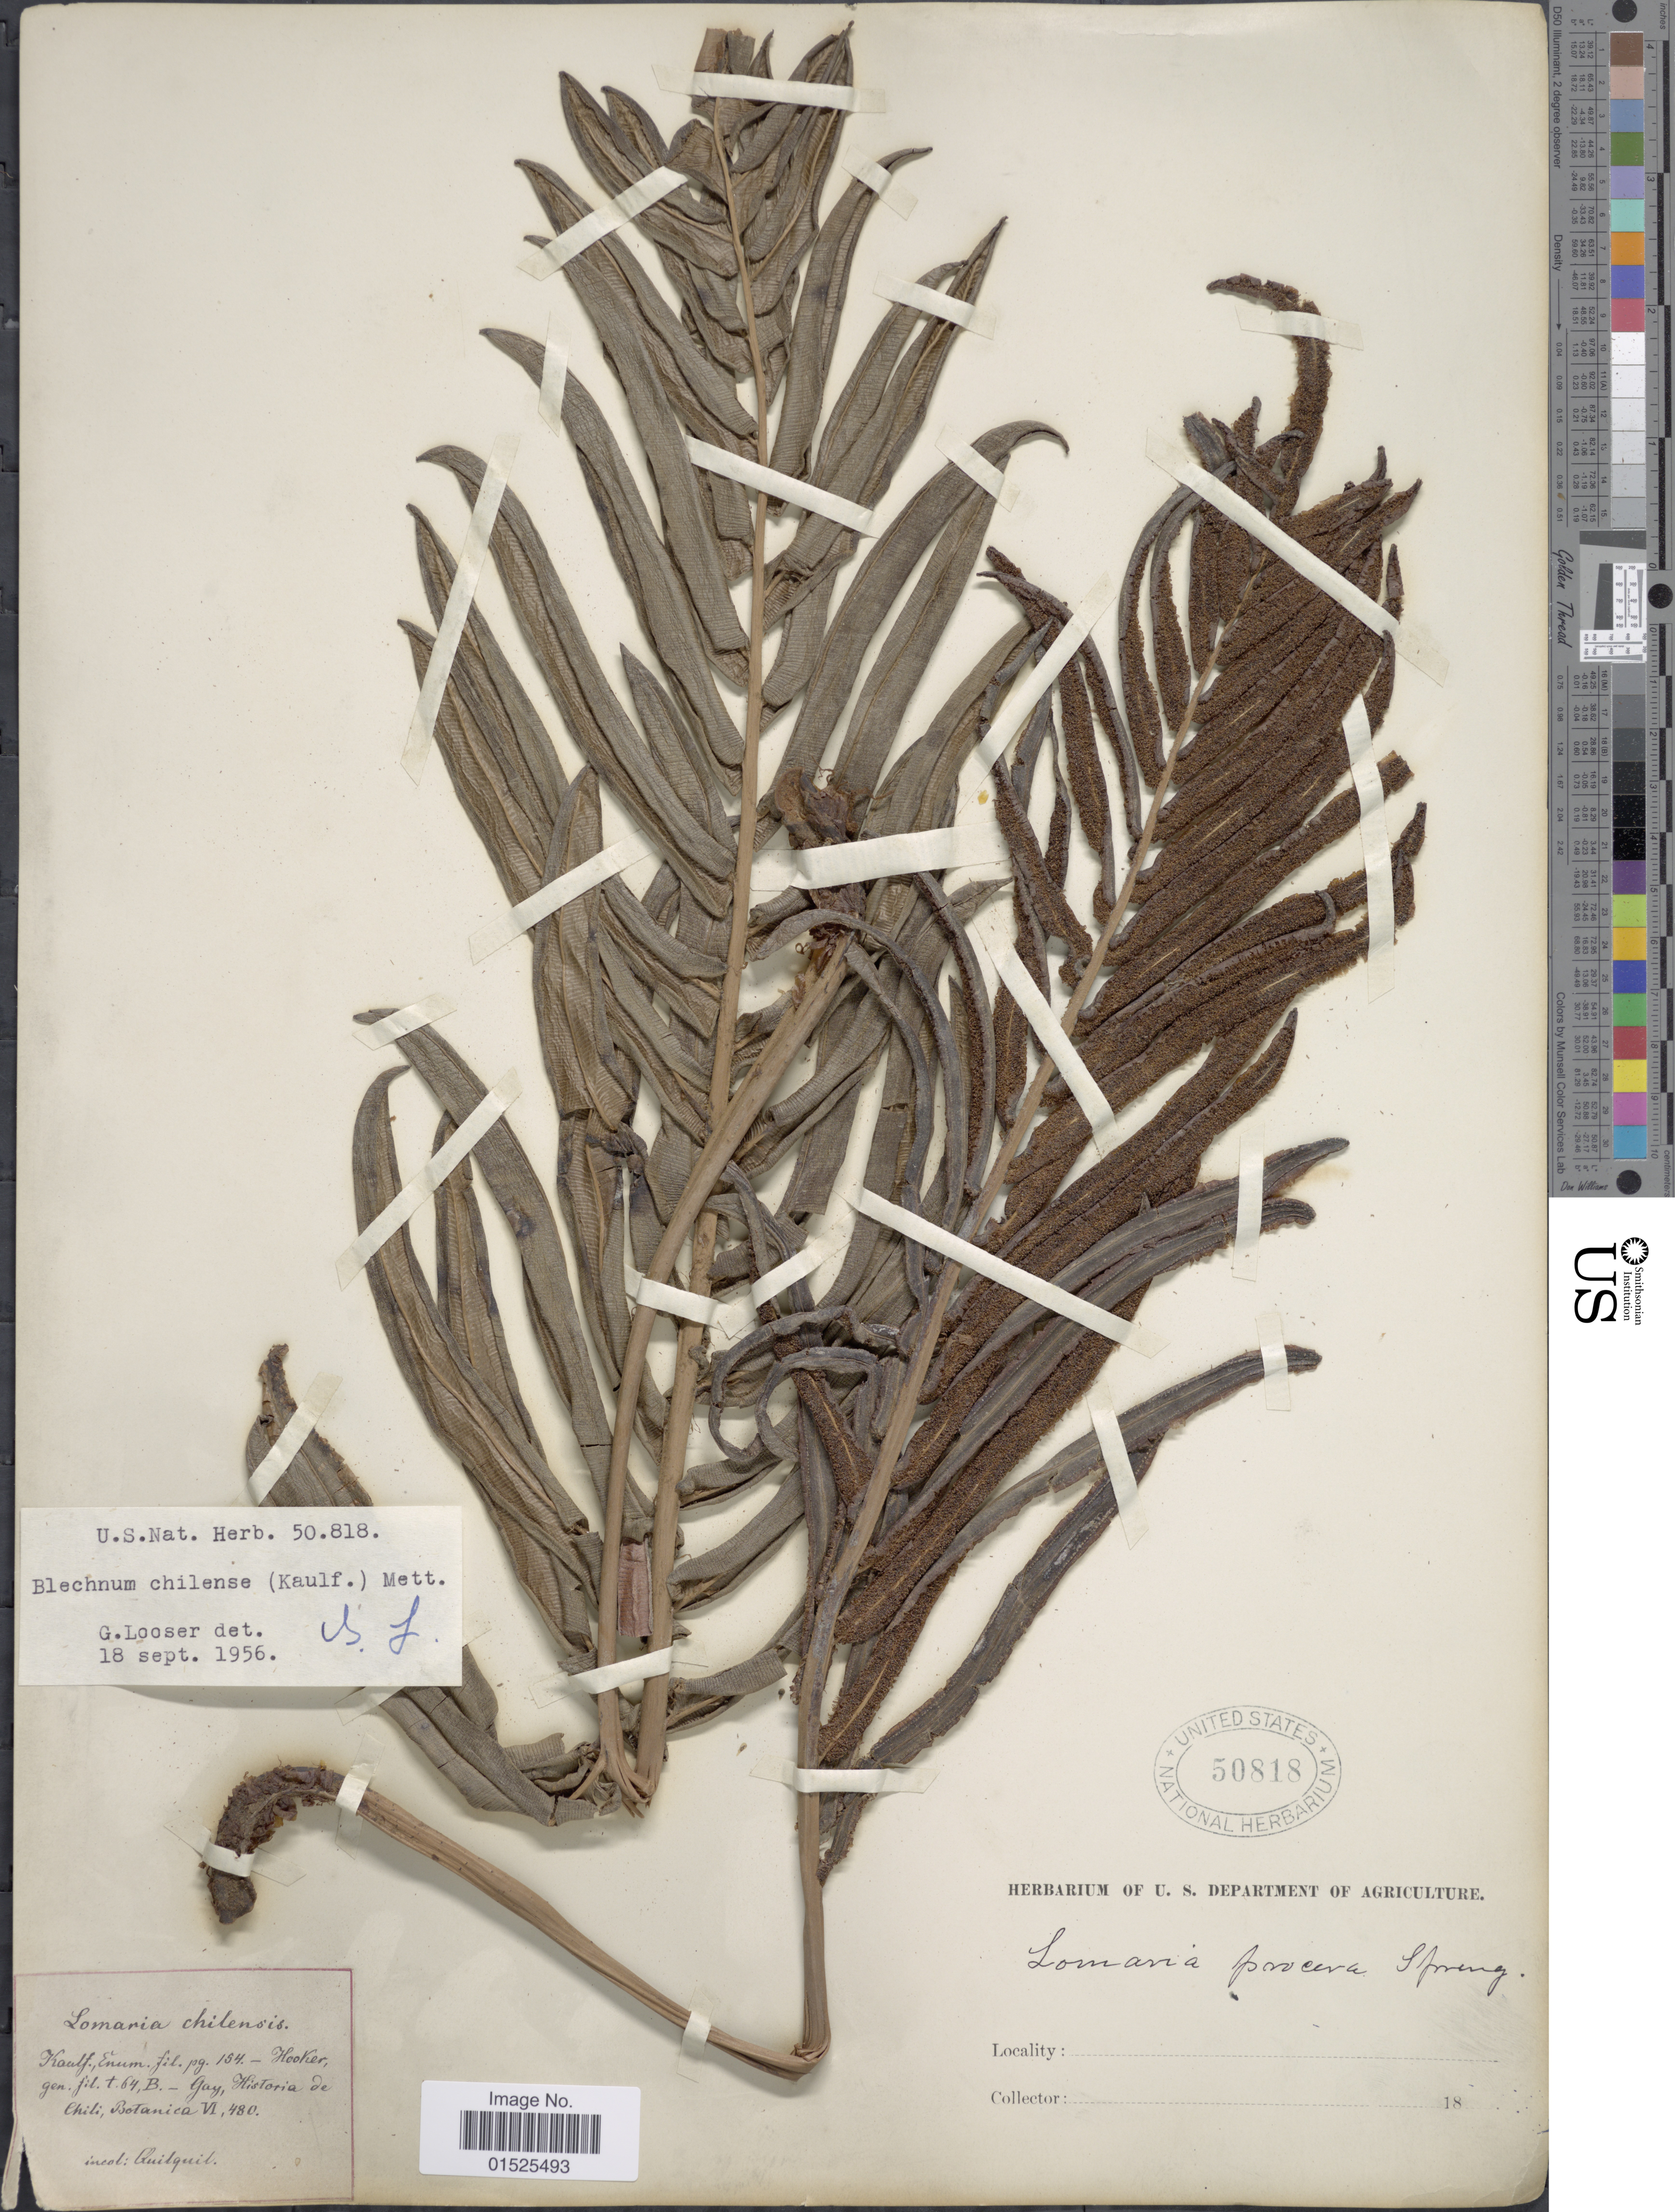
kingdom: Plantae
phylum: Tracheophyta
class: Polypodiopsida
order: Polypodiales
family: Blechnaceae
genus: Blechnum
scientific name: Blechnum chilense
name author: (Kaulf.) Mett.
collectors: Facchini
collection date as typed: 18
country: Chile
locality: Quilquil [unsure placement]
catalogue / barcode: US 50818